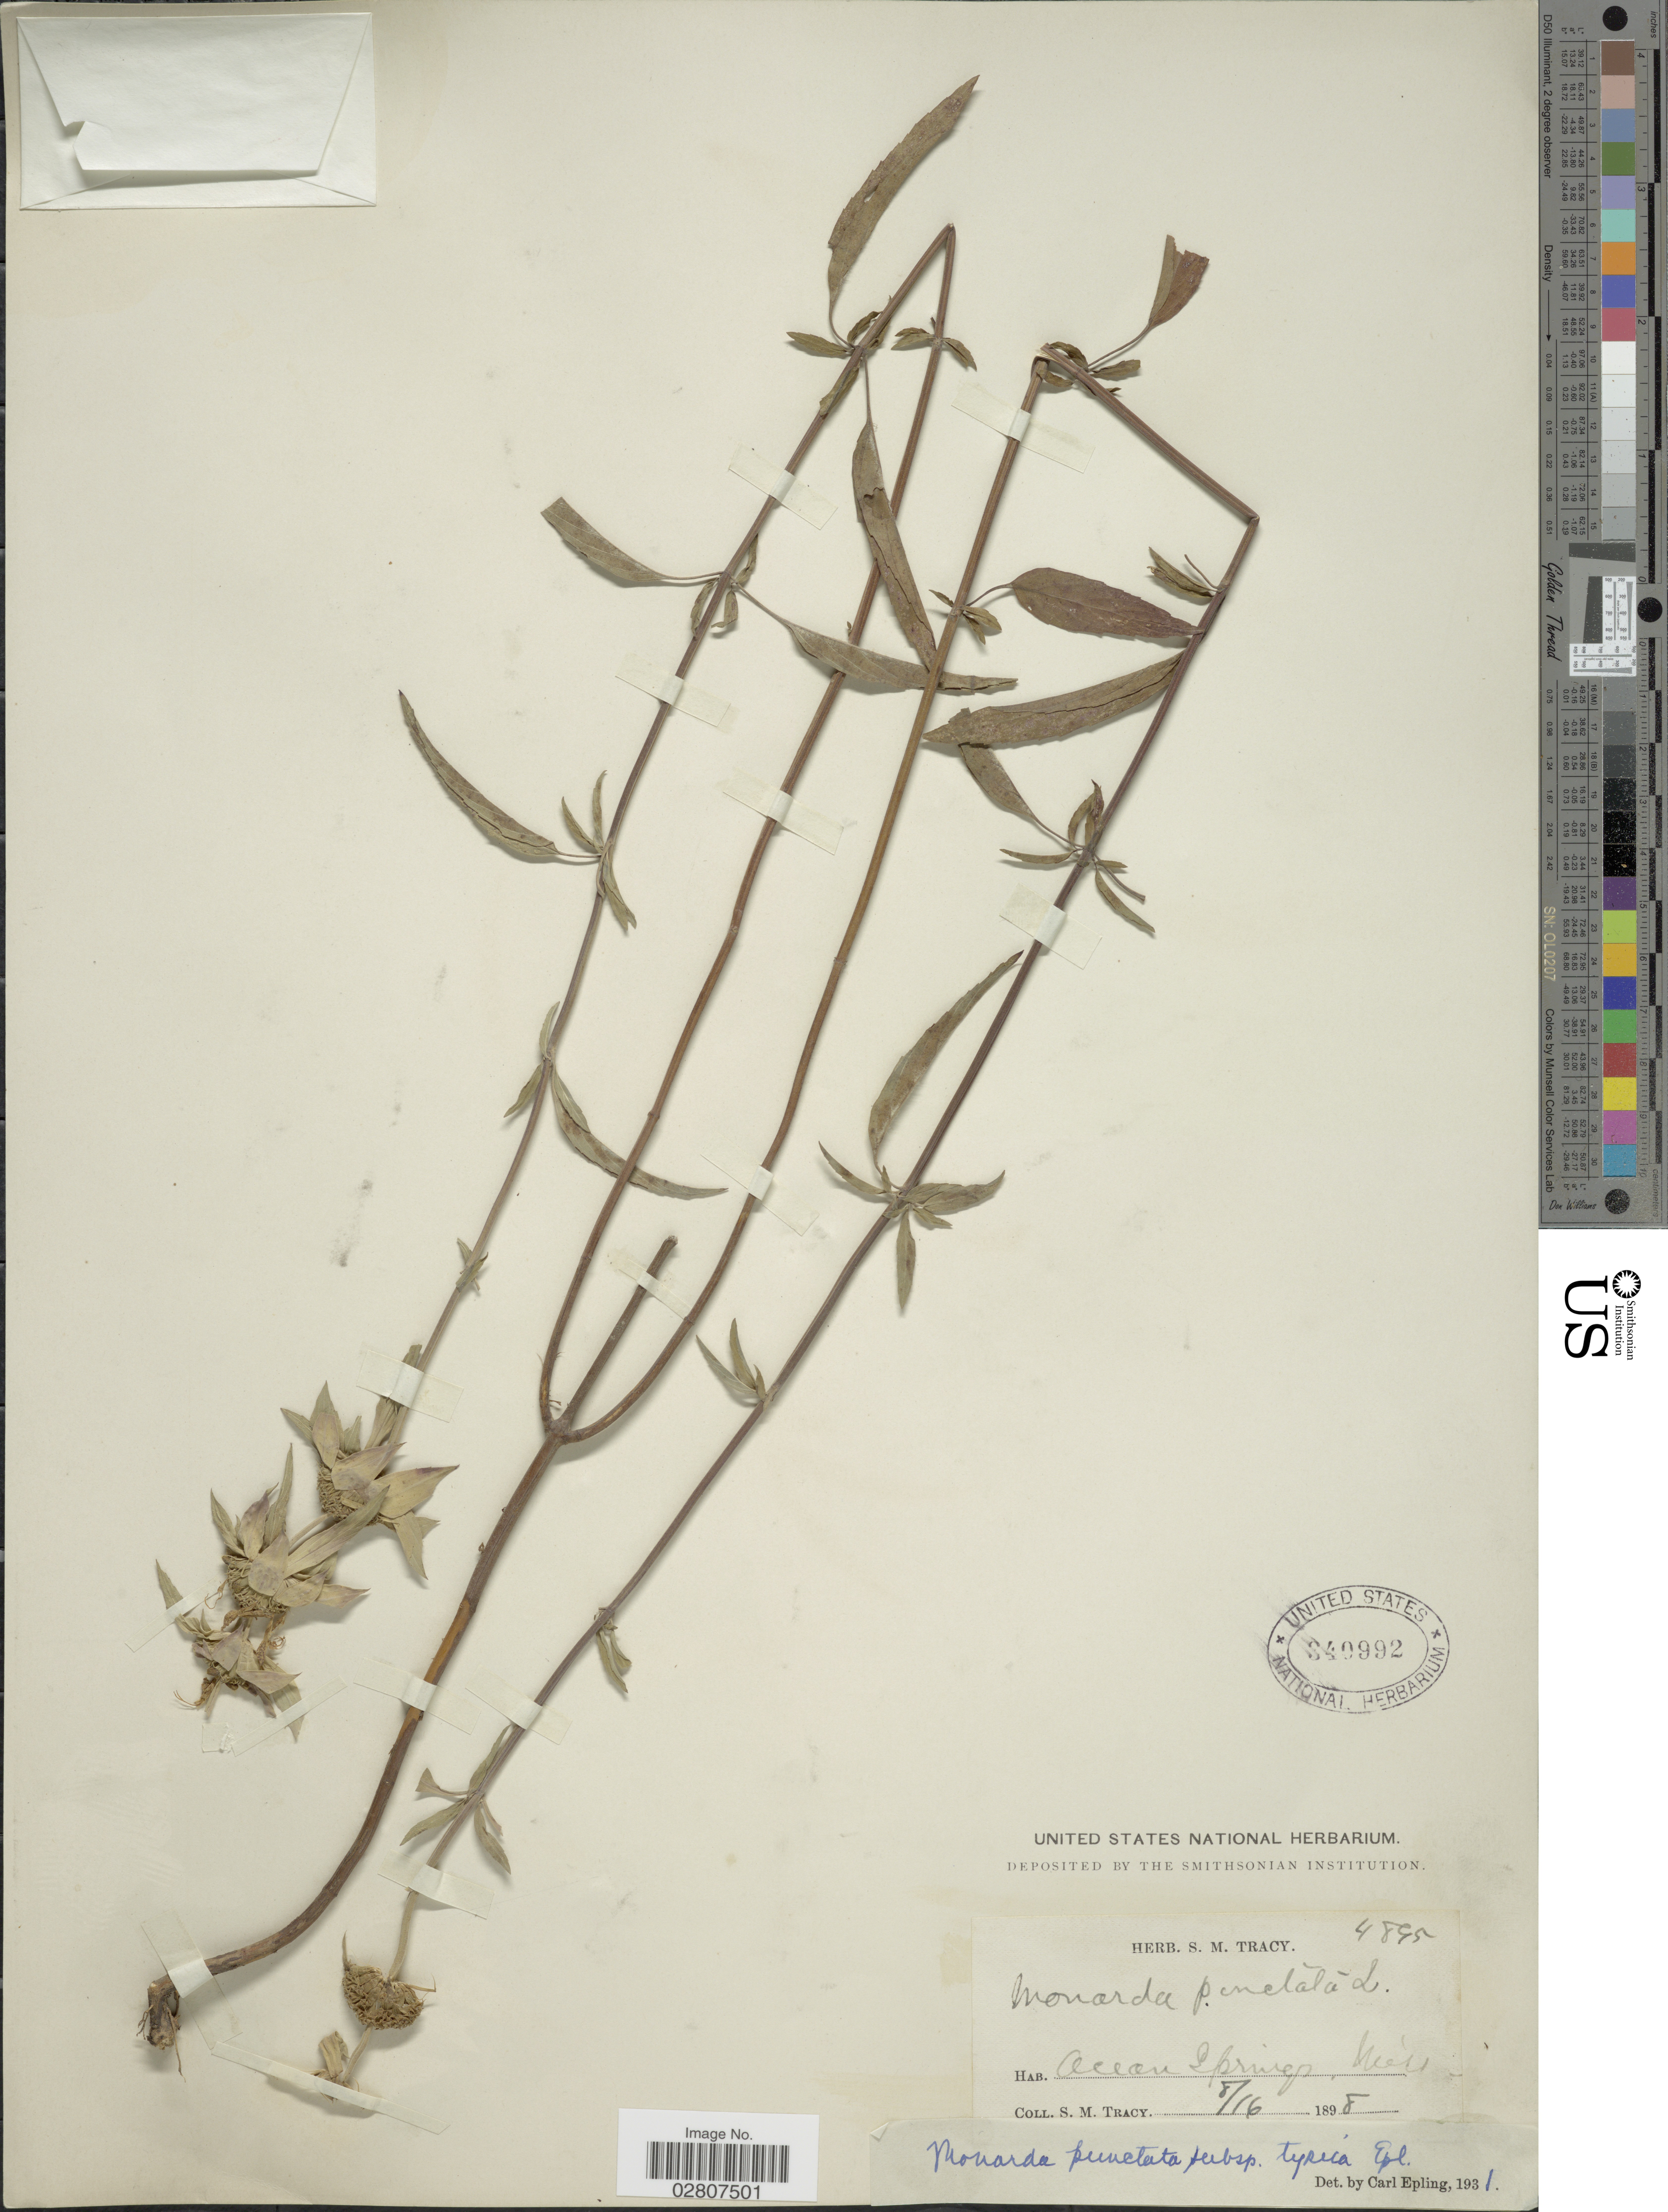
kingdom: Plantae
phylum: Tracheophyta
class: Magnoliopsida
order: Lamiales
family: Lamiaceae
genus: Monarda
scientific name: Monarda punctata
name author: L.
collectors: S. M. Tracy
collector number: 4895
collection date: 1898-08-16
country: United States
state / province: Mississippi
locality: Ocean Springs, Miss.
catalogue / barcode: US 340992